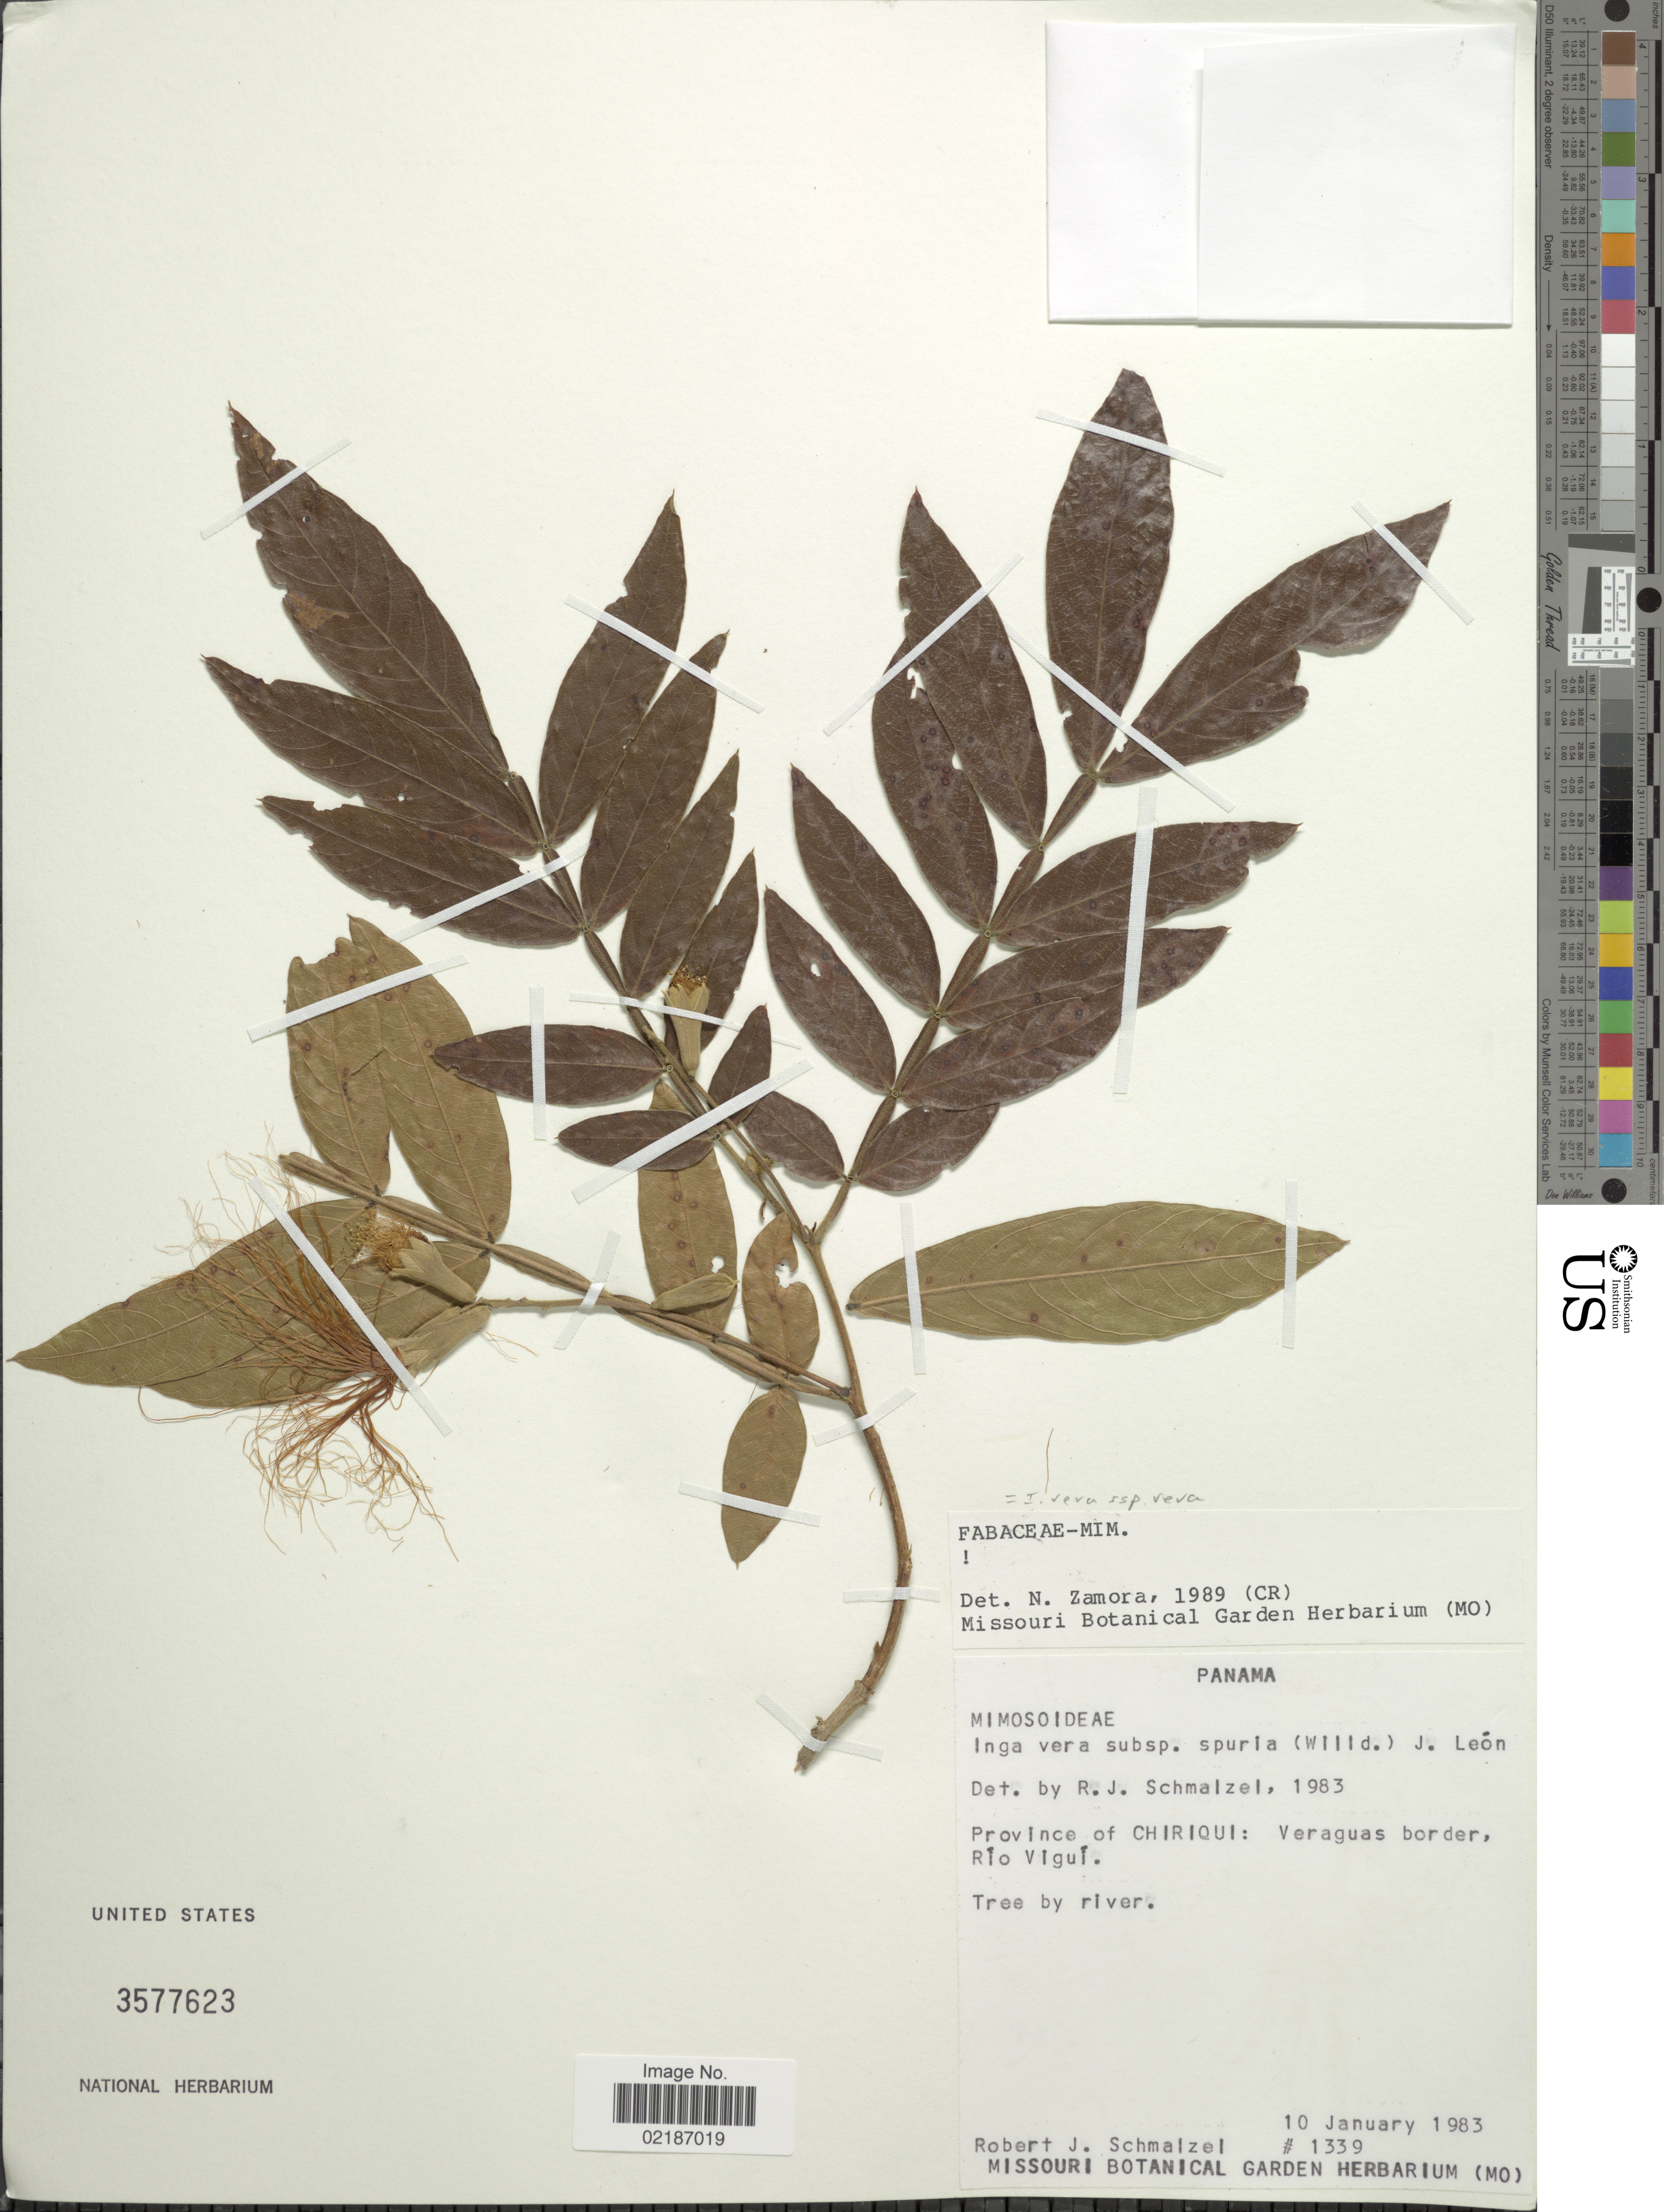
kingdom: Plantae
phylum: Tracheophyta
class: Magnoliopsida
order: Fabales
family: Fabaceae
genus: Inga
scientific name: Inga vera subsp. vera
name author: Willd.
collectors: R. Schmalzel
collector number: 13339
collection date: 1983-01-10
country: Panama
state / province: Chiriqui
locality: Veraguas border, Rio Vigui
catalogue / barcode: US 3577623